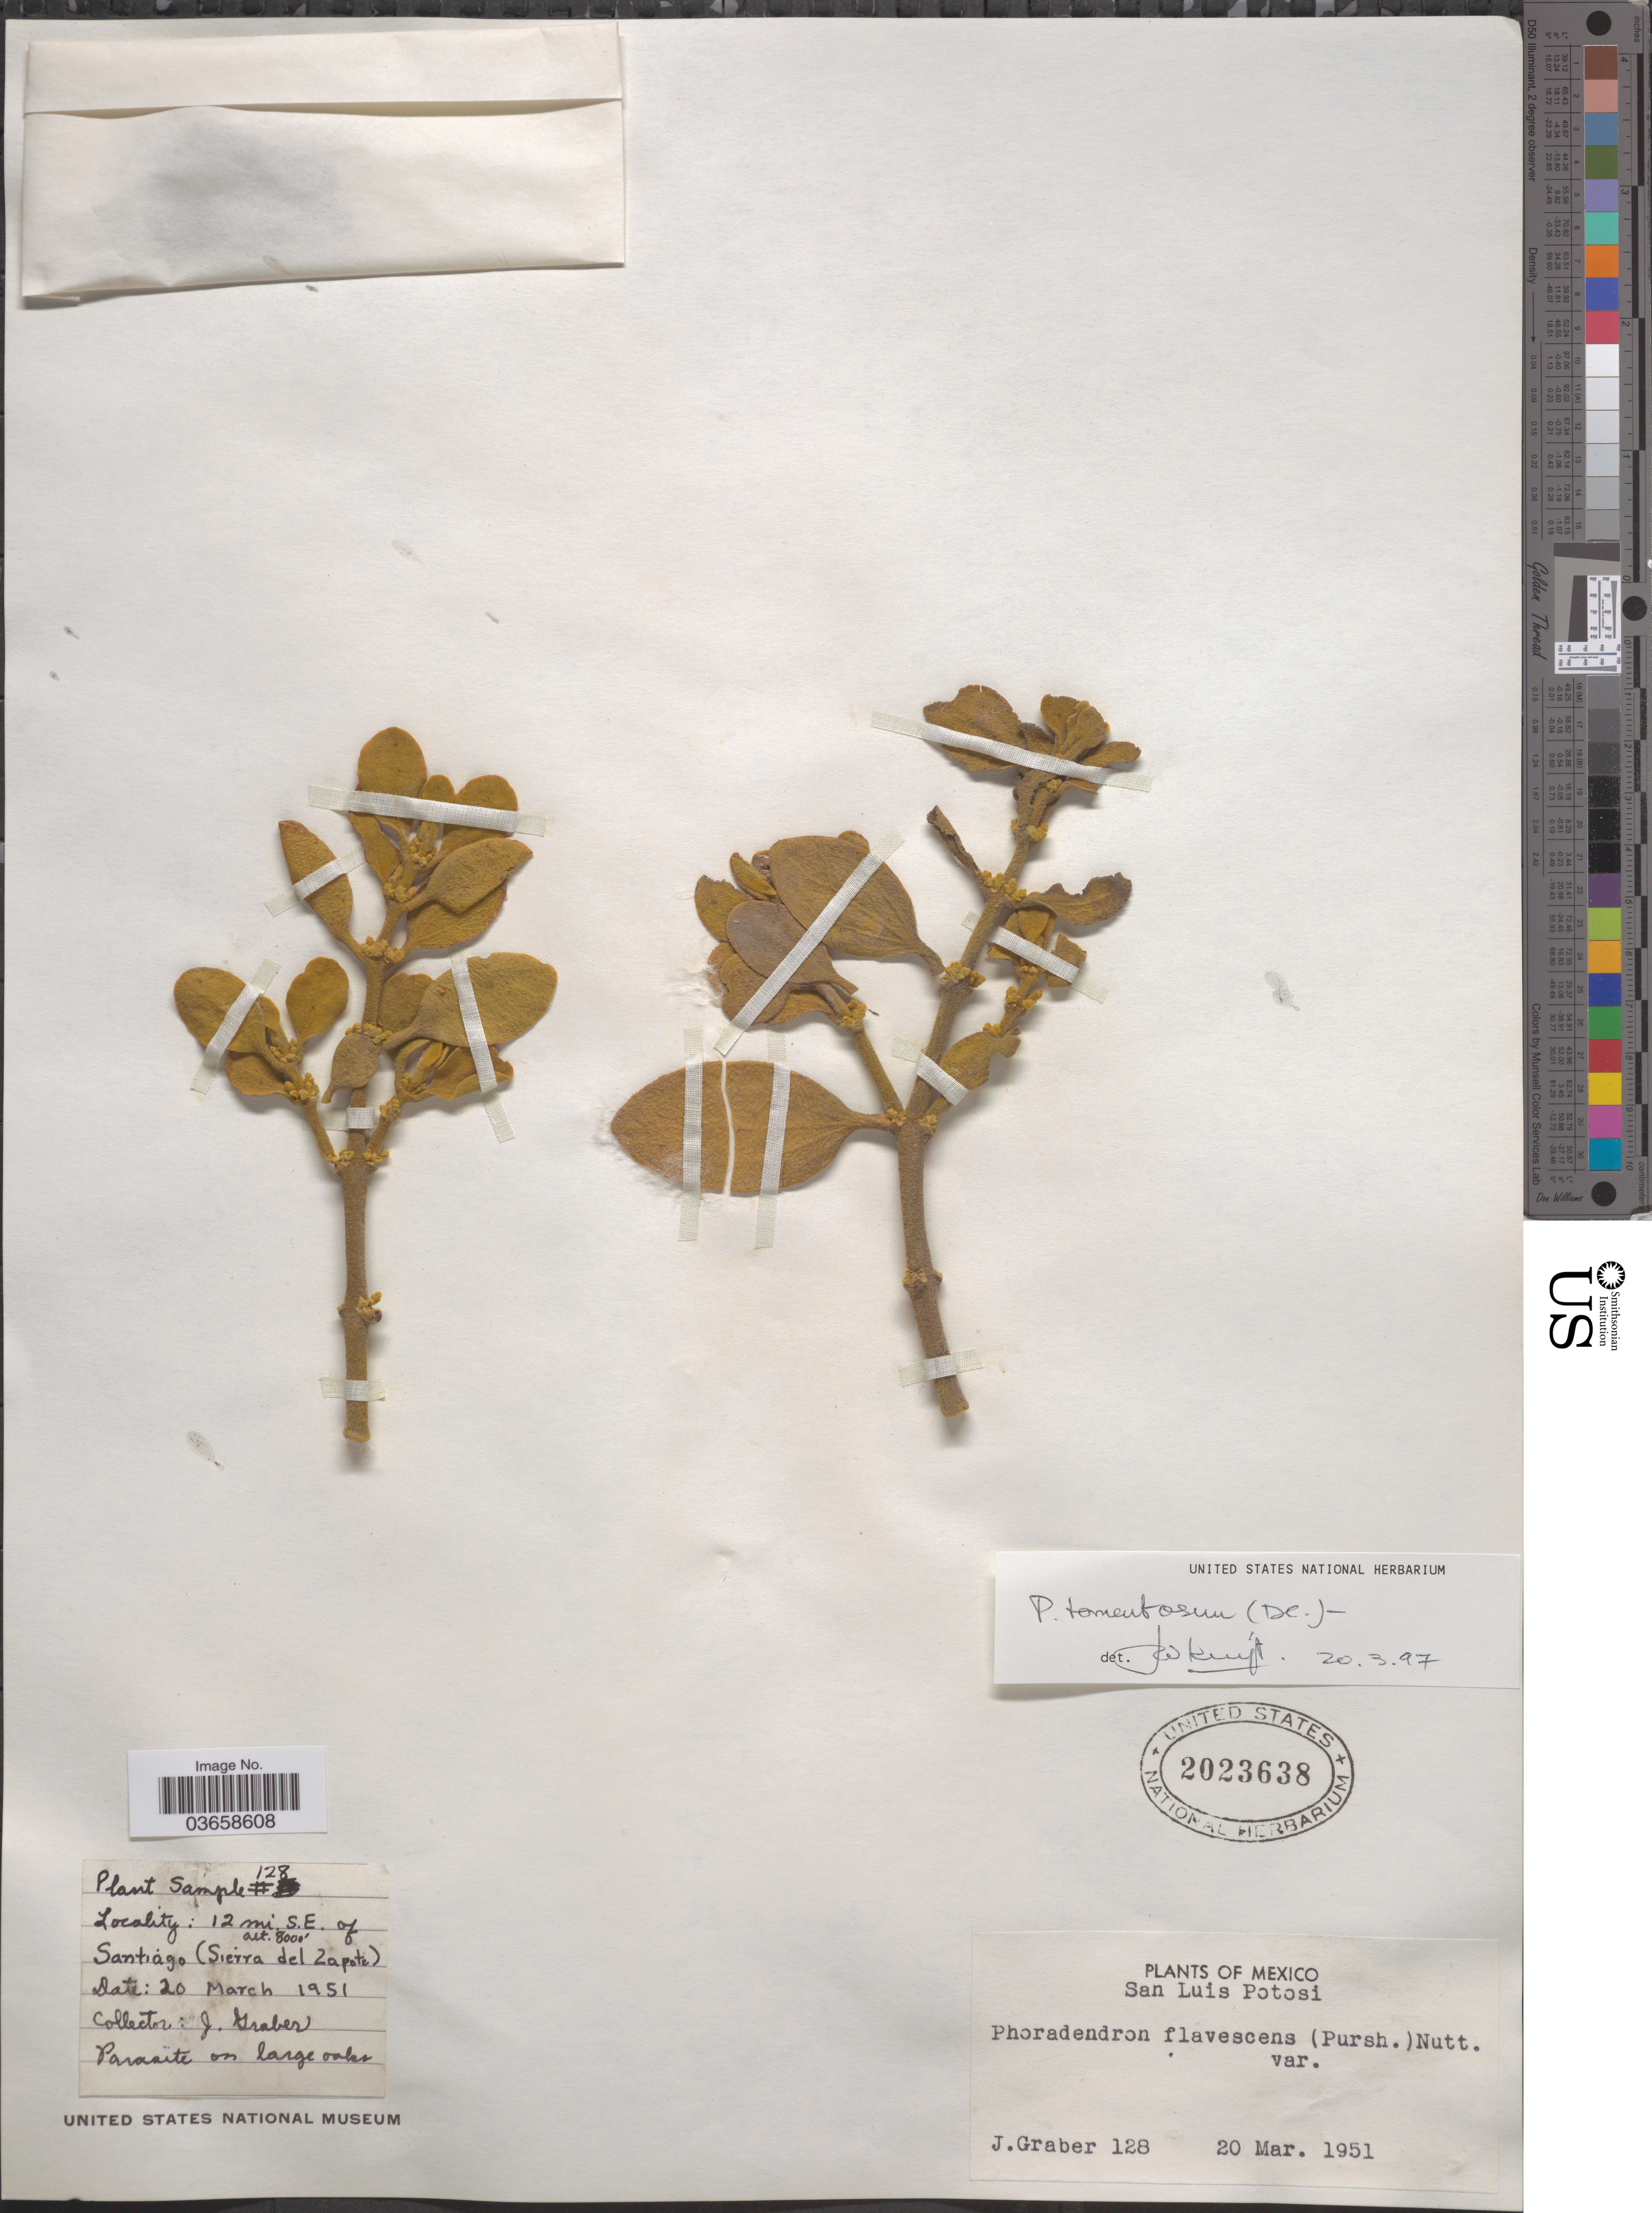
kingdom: Plantae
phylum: Tracheophyta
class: Magnoliopsida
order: Santalales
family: Viscaceae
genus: Phoradendron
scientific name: Phoradendron tomentosum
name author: DC.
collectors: J. Graber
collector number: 128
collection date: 1951-03-20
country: Mexico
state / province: San Luis Potosí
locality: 12 mi. S.E. of Santiago (Sierra del Zapote).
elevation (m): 2438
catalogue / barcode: US 2023638